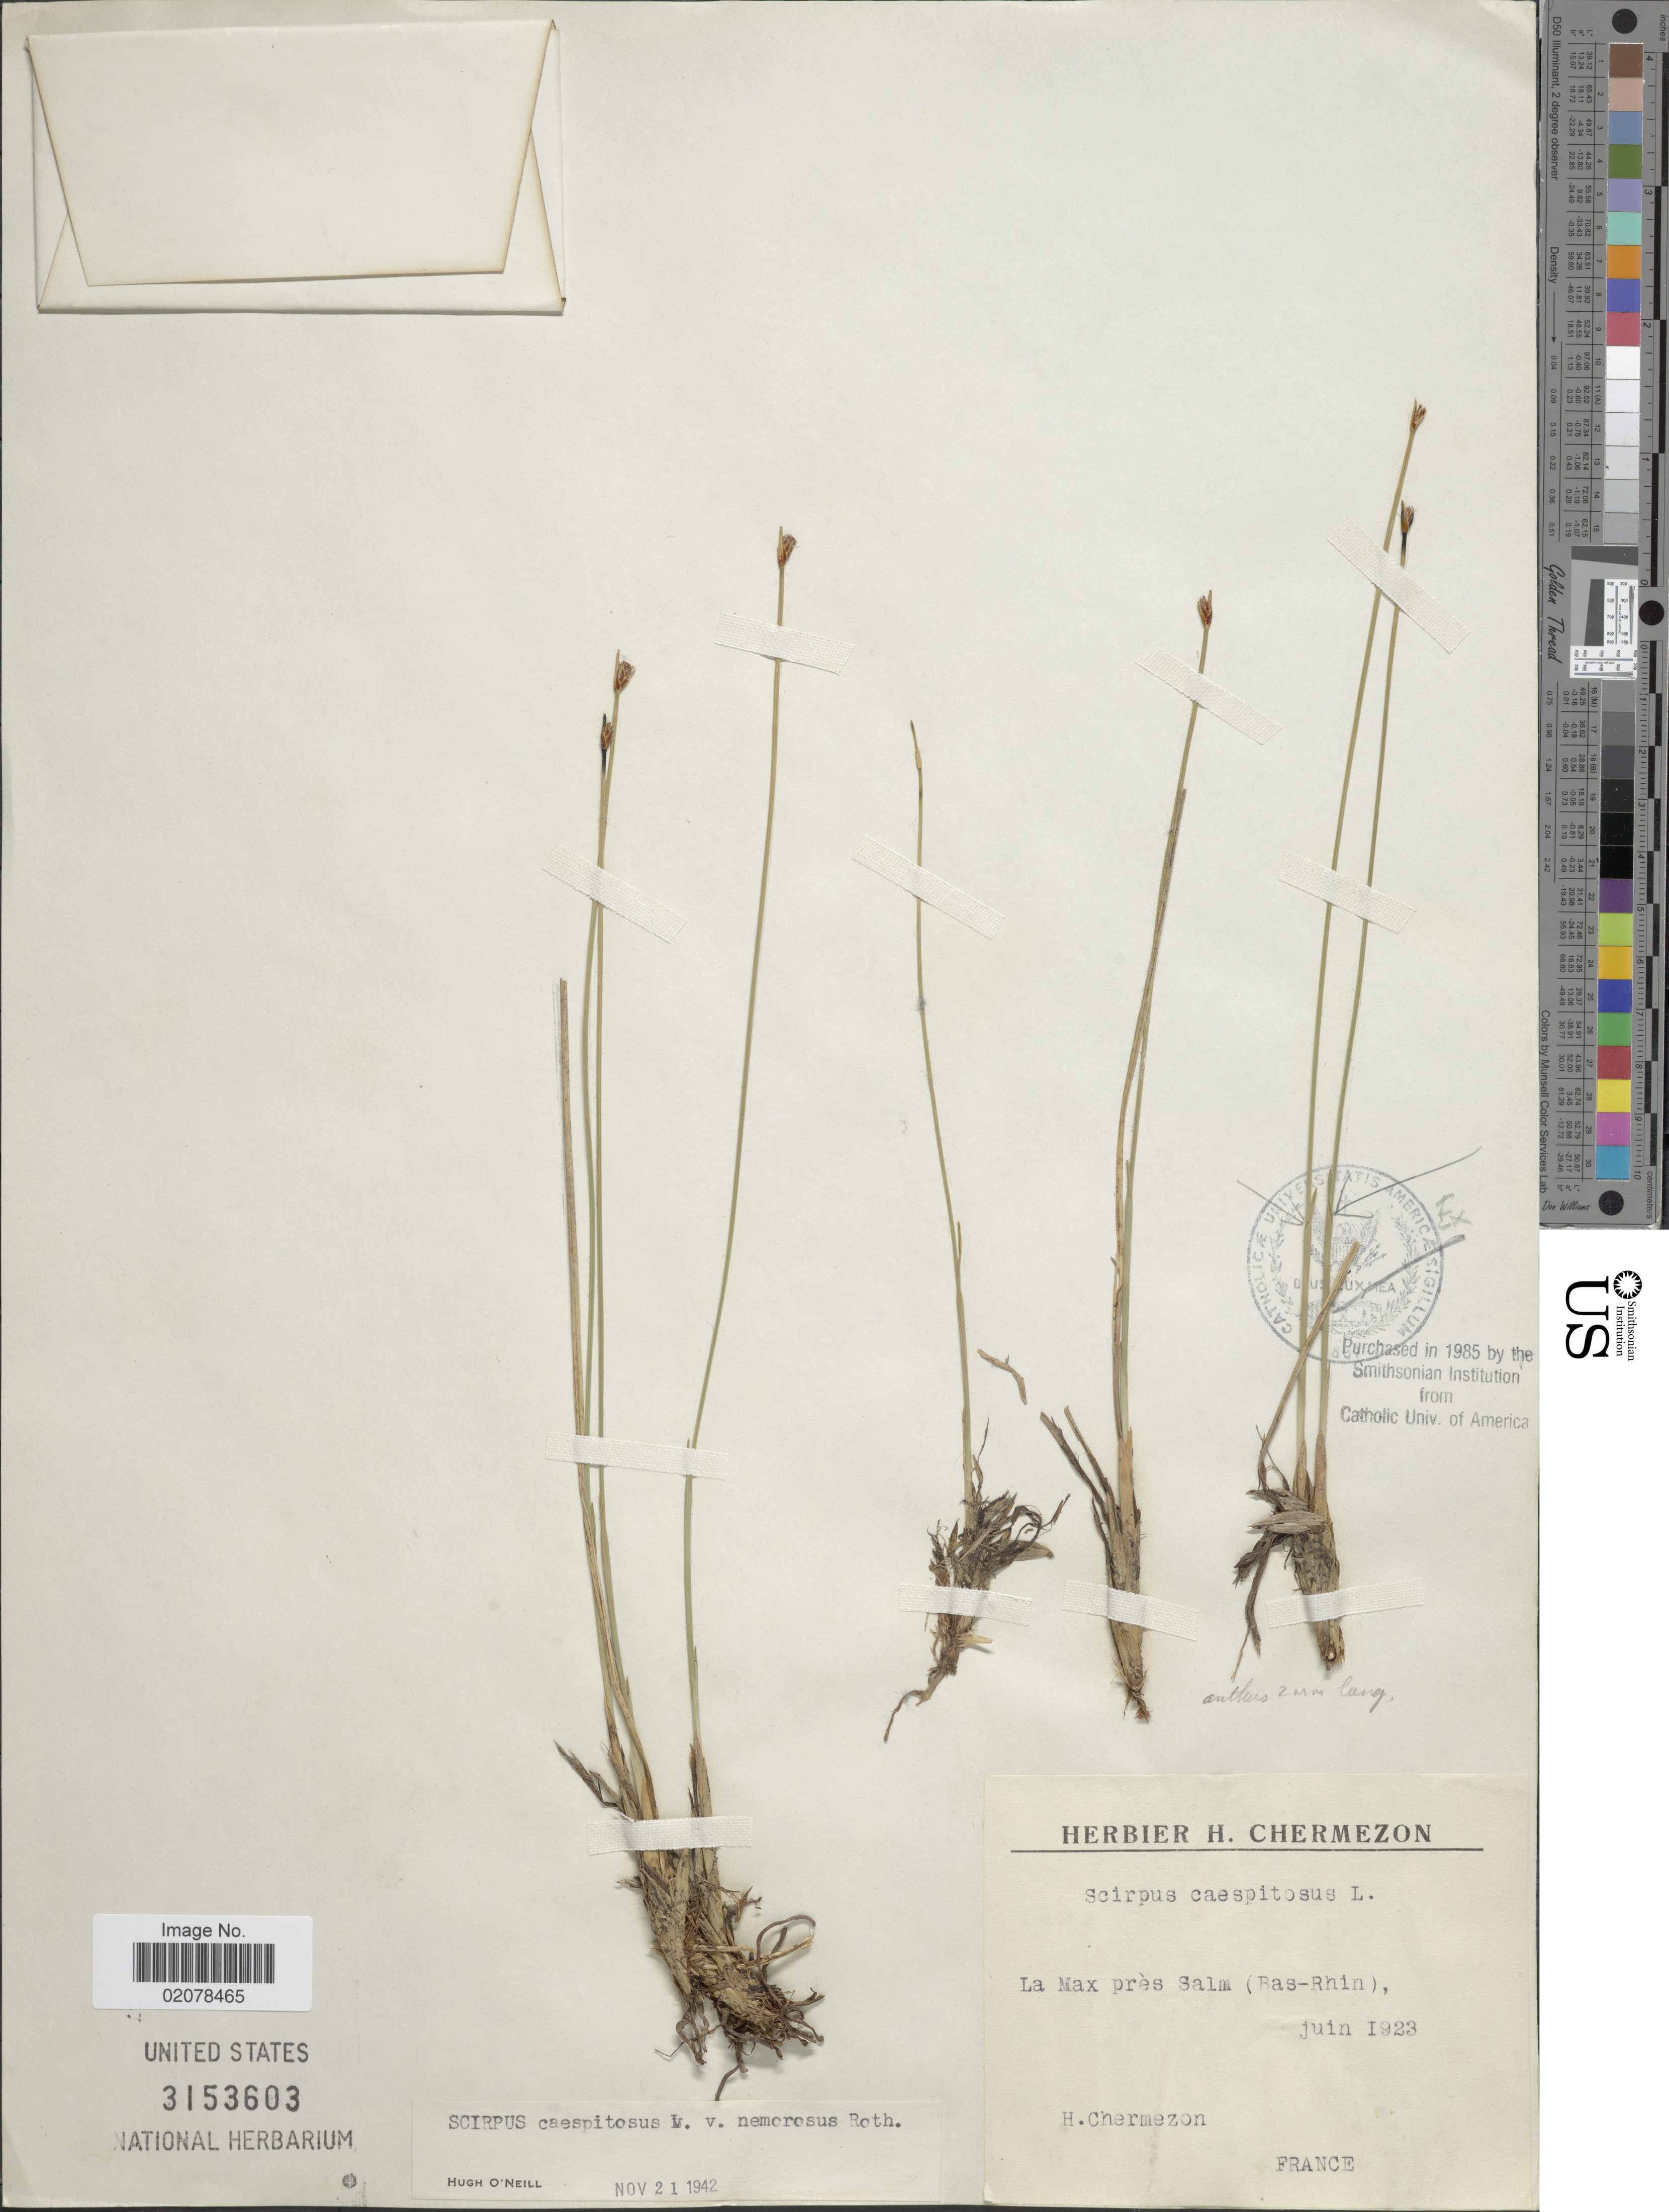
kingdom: Plantae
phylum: Tracheophyta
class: Liliopsida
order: Poales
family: Cyperaceae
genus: Trichophorum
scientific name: Trichophorum cespitosum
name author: (L.) Hartm.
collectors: H. Chermezon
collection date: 1923-06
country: France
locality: La Max prés Salm (Bas-Rhin)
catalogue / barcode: US 3153603